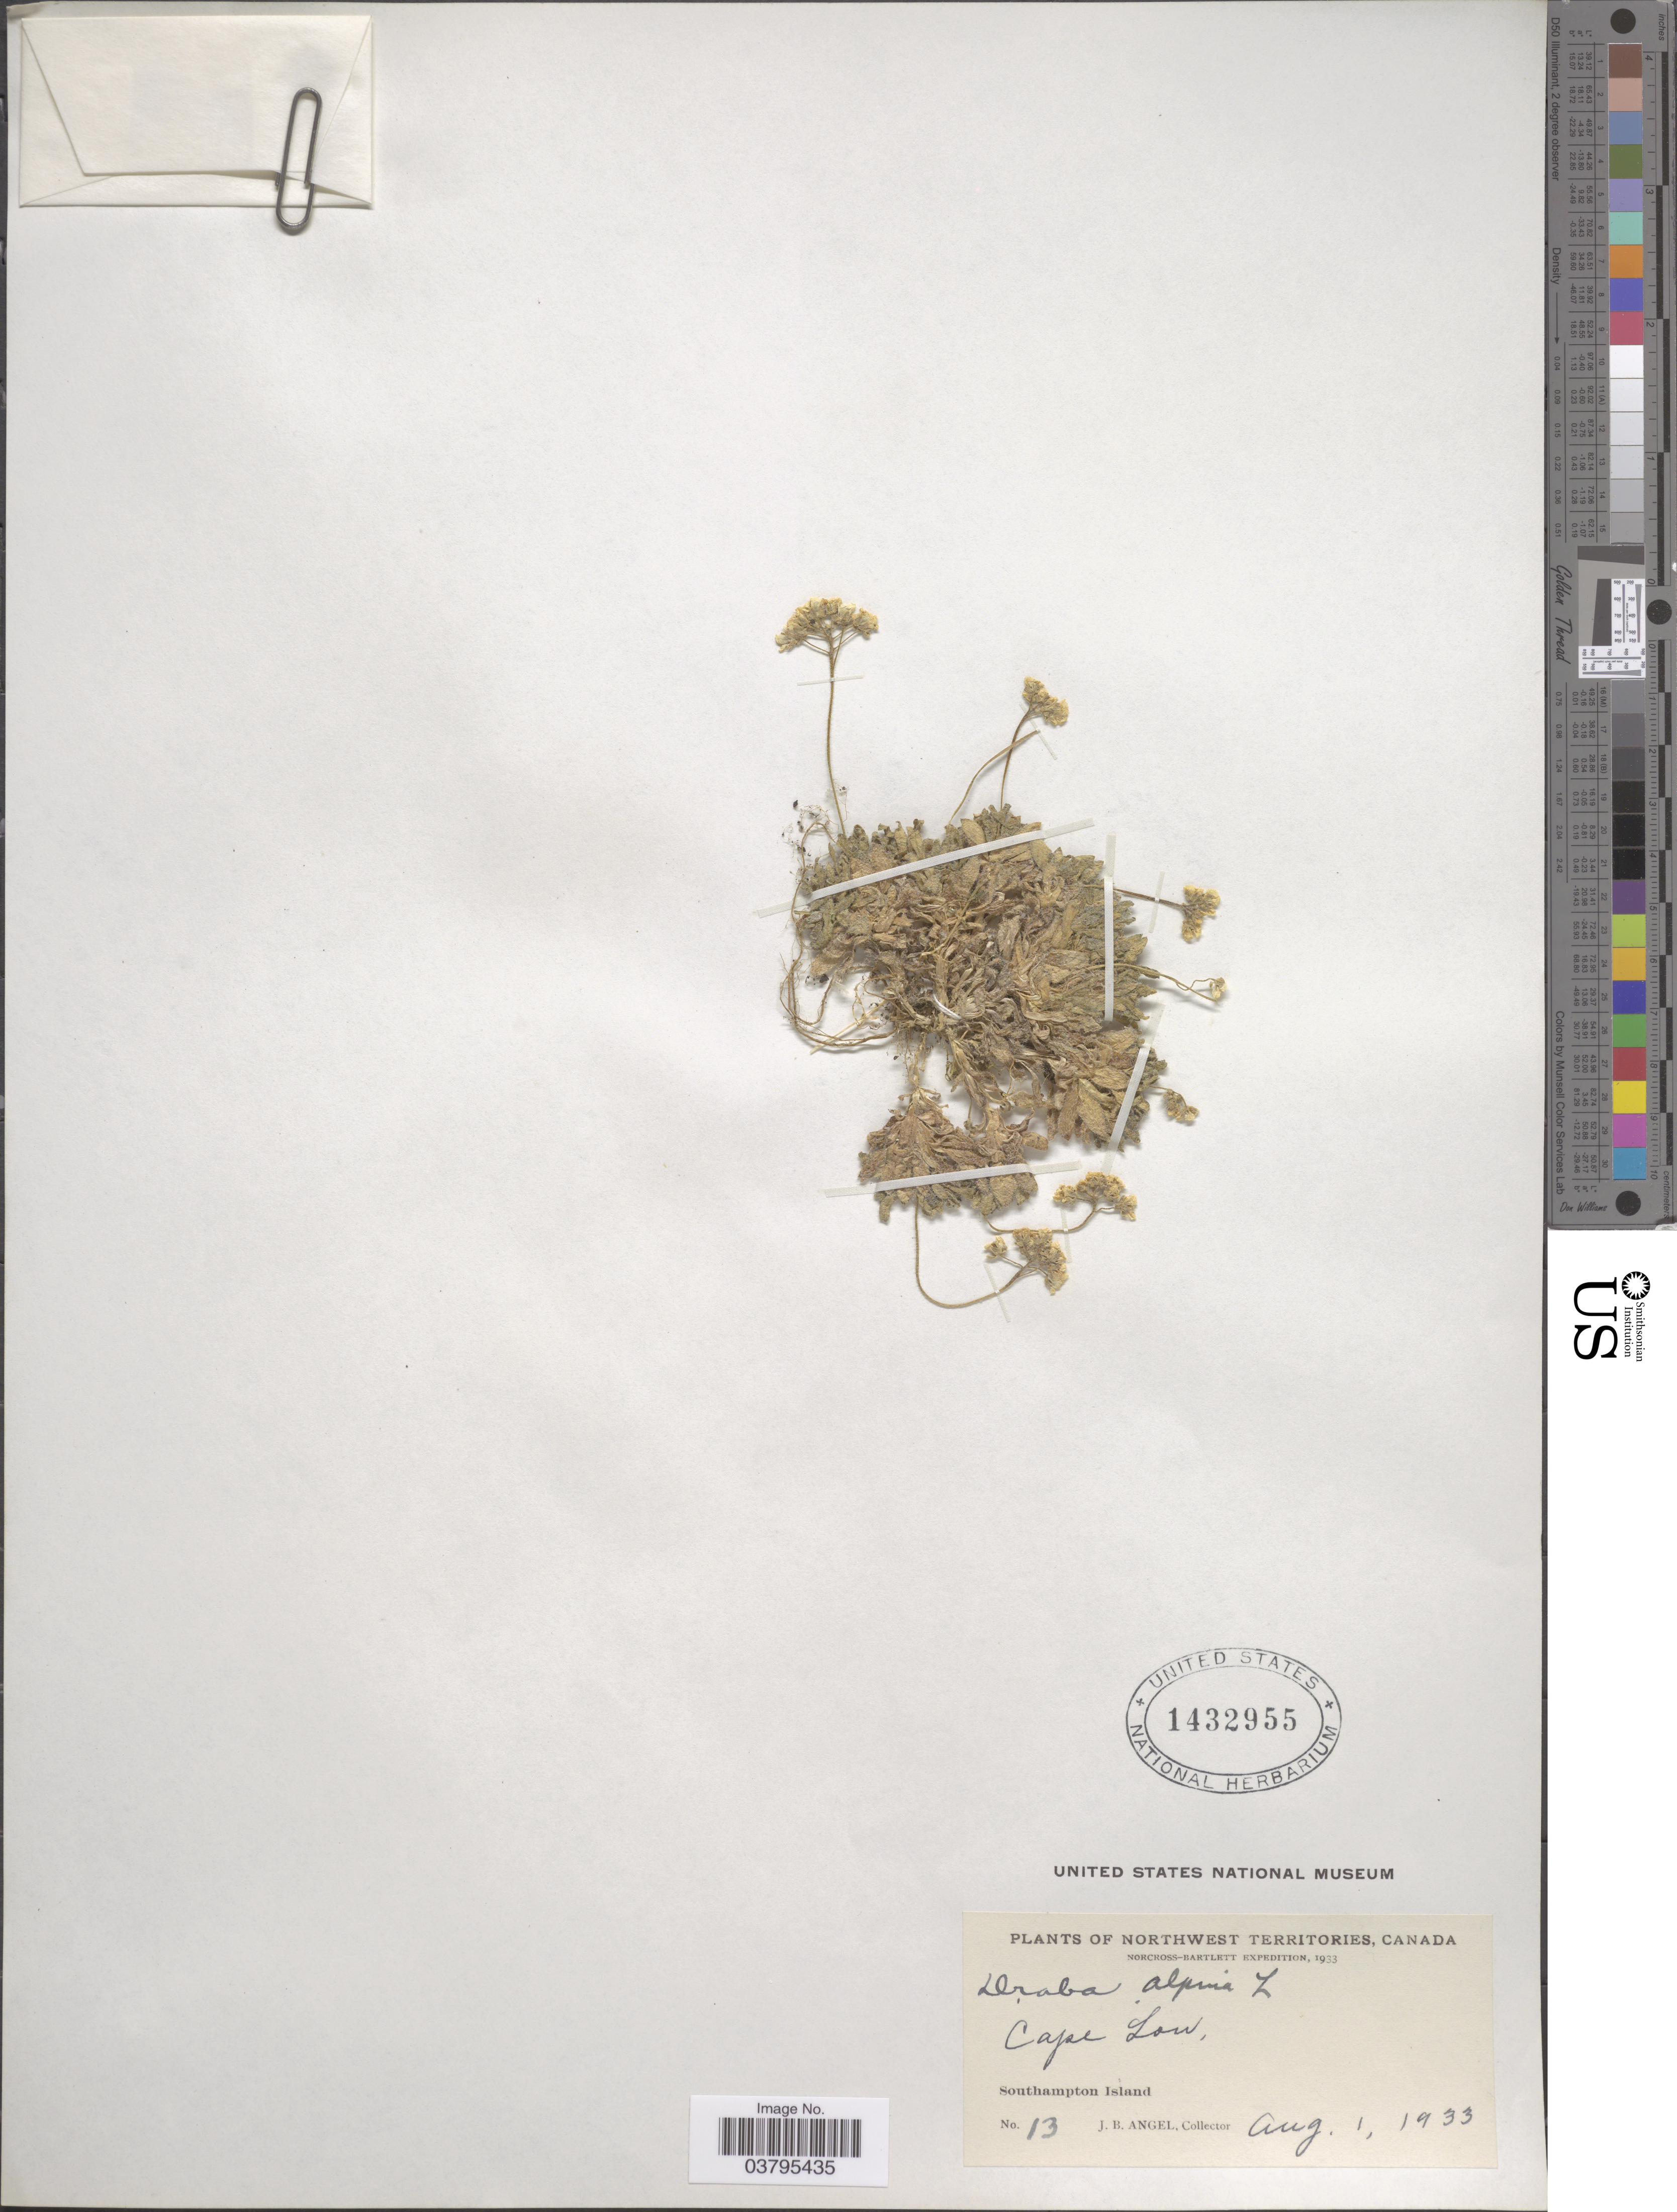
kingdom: Plantae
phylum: Tracheophyta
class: Magnoliopsida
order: Brassicales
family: Brassicaceae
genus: Draba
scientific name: Draba alpina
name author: L.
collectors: J. Angel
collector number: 13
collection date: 1933-08-01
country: Canada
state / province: Northwest Territories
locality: Cape Low, Southampton Island.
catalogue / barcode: US 1432955